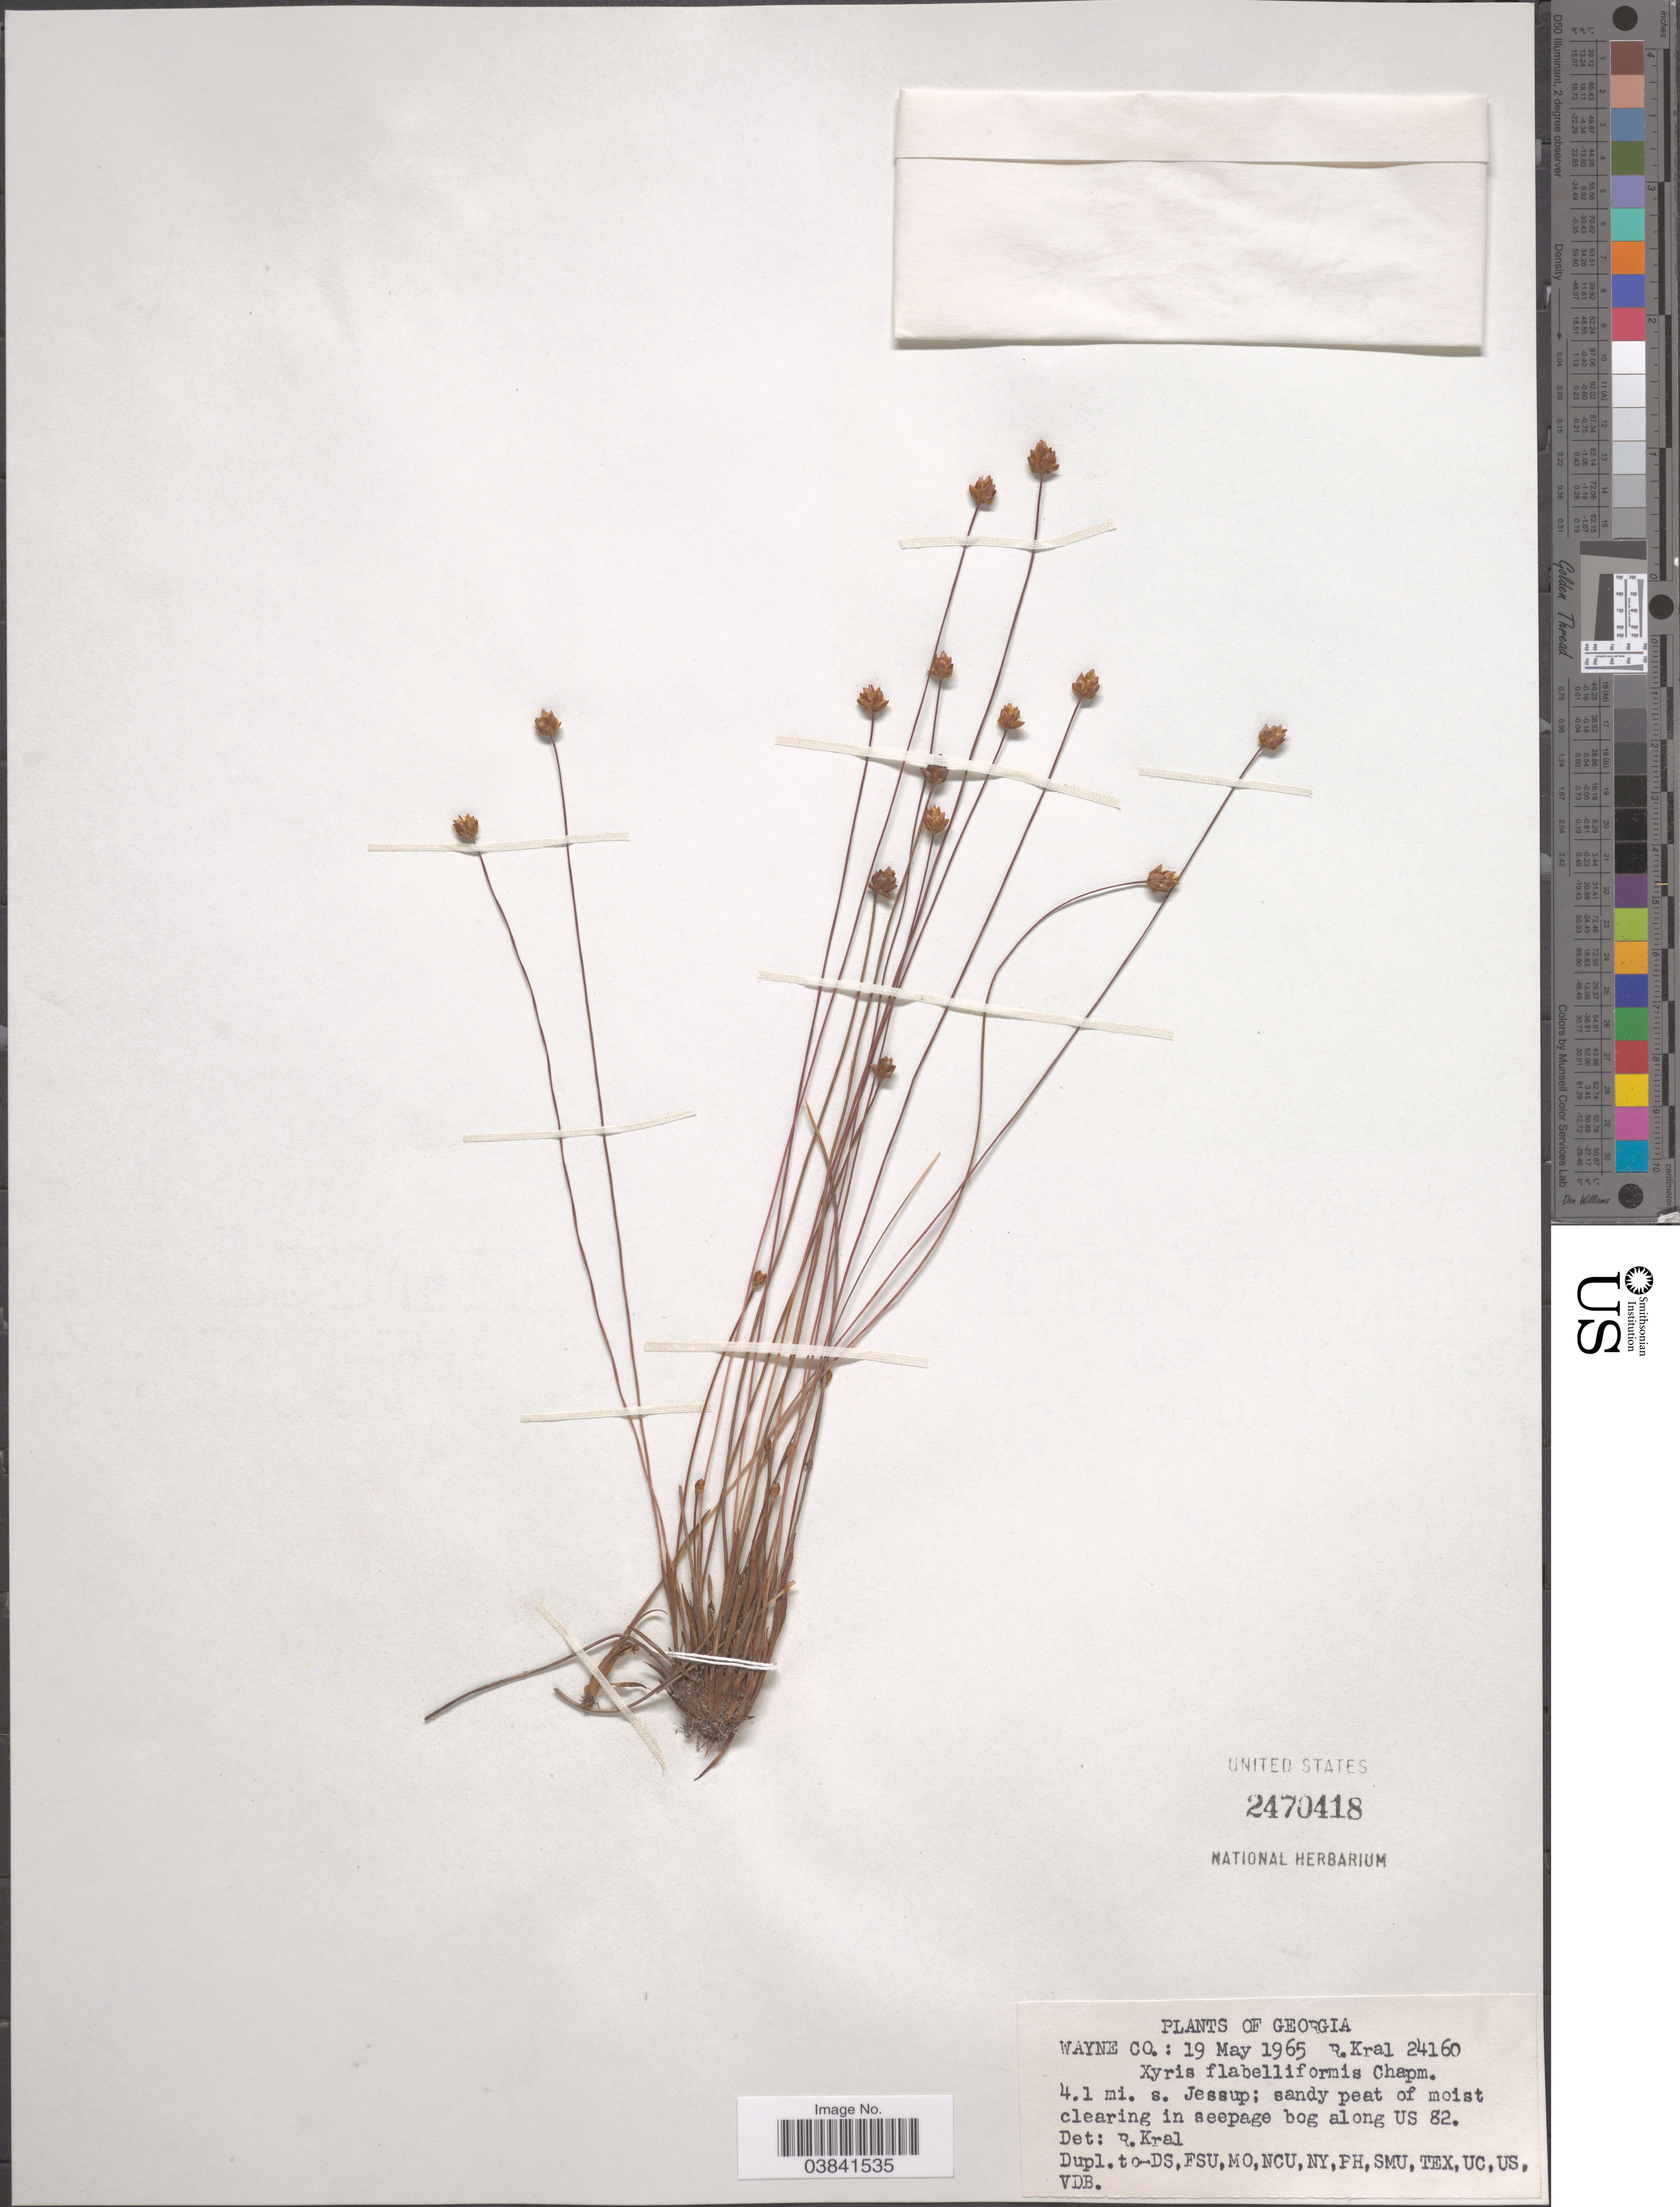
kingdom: Plantae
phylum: Tracheophyta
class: Liliopsida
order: Poales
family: Xyridaceae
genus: Xyris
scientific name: Xyris flabelliformis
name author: Chapm.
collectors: R. Kral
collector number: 24160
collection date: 1965-05-19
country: United States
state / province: Georgia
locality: Wayne Co.: 4.1 mi. s. Jessup; sandy peat of moist clearing in seapage bog along US 82.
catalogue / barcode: US 2470418